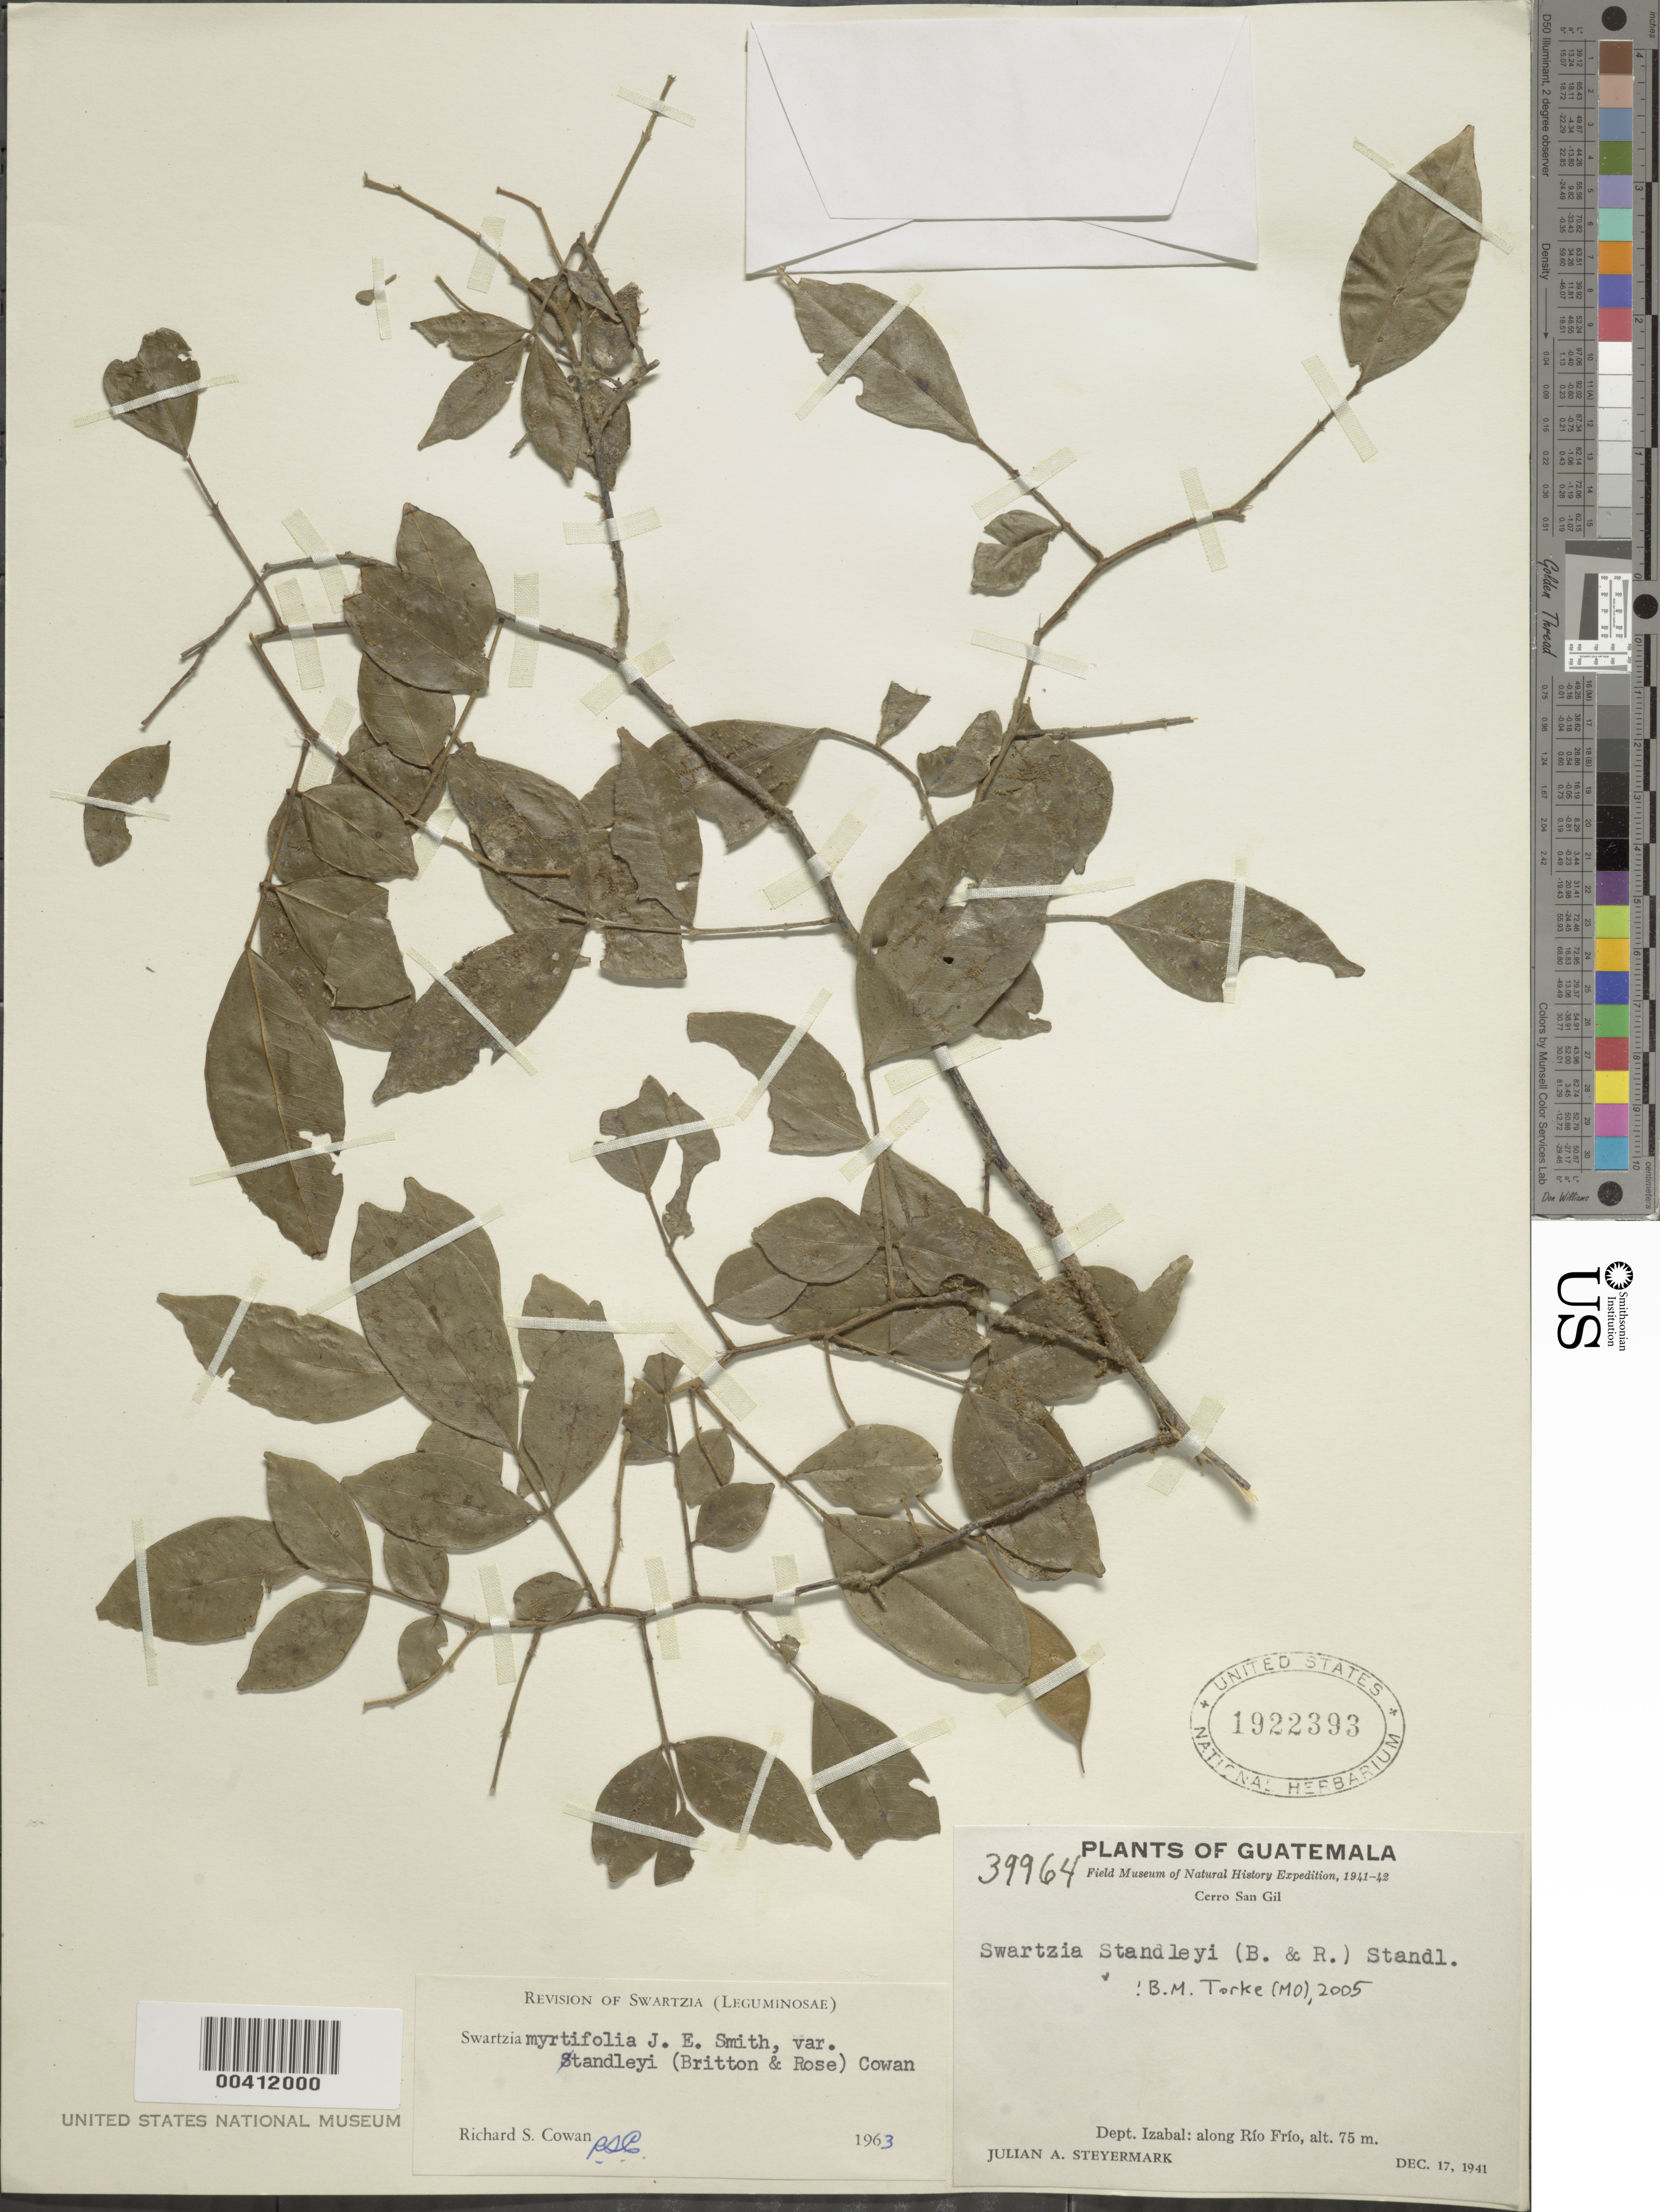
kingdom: Plantae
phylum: Tracheophyta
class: Magnoliopsida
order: Fabales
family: Fabaceae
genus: Swartzia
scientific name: Swartzia standleyi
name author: (Britton & Rose) Standl.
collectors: J. Steyermark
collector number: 39964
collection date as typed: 17 Dec 1941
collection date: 1941-12-17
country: Guatemala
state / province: Izabal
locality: Along Rio Frio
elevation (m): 75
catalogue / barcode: US 1922393